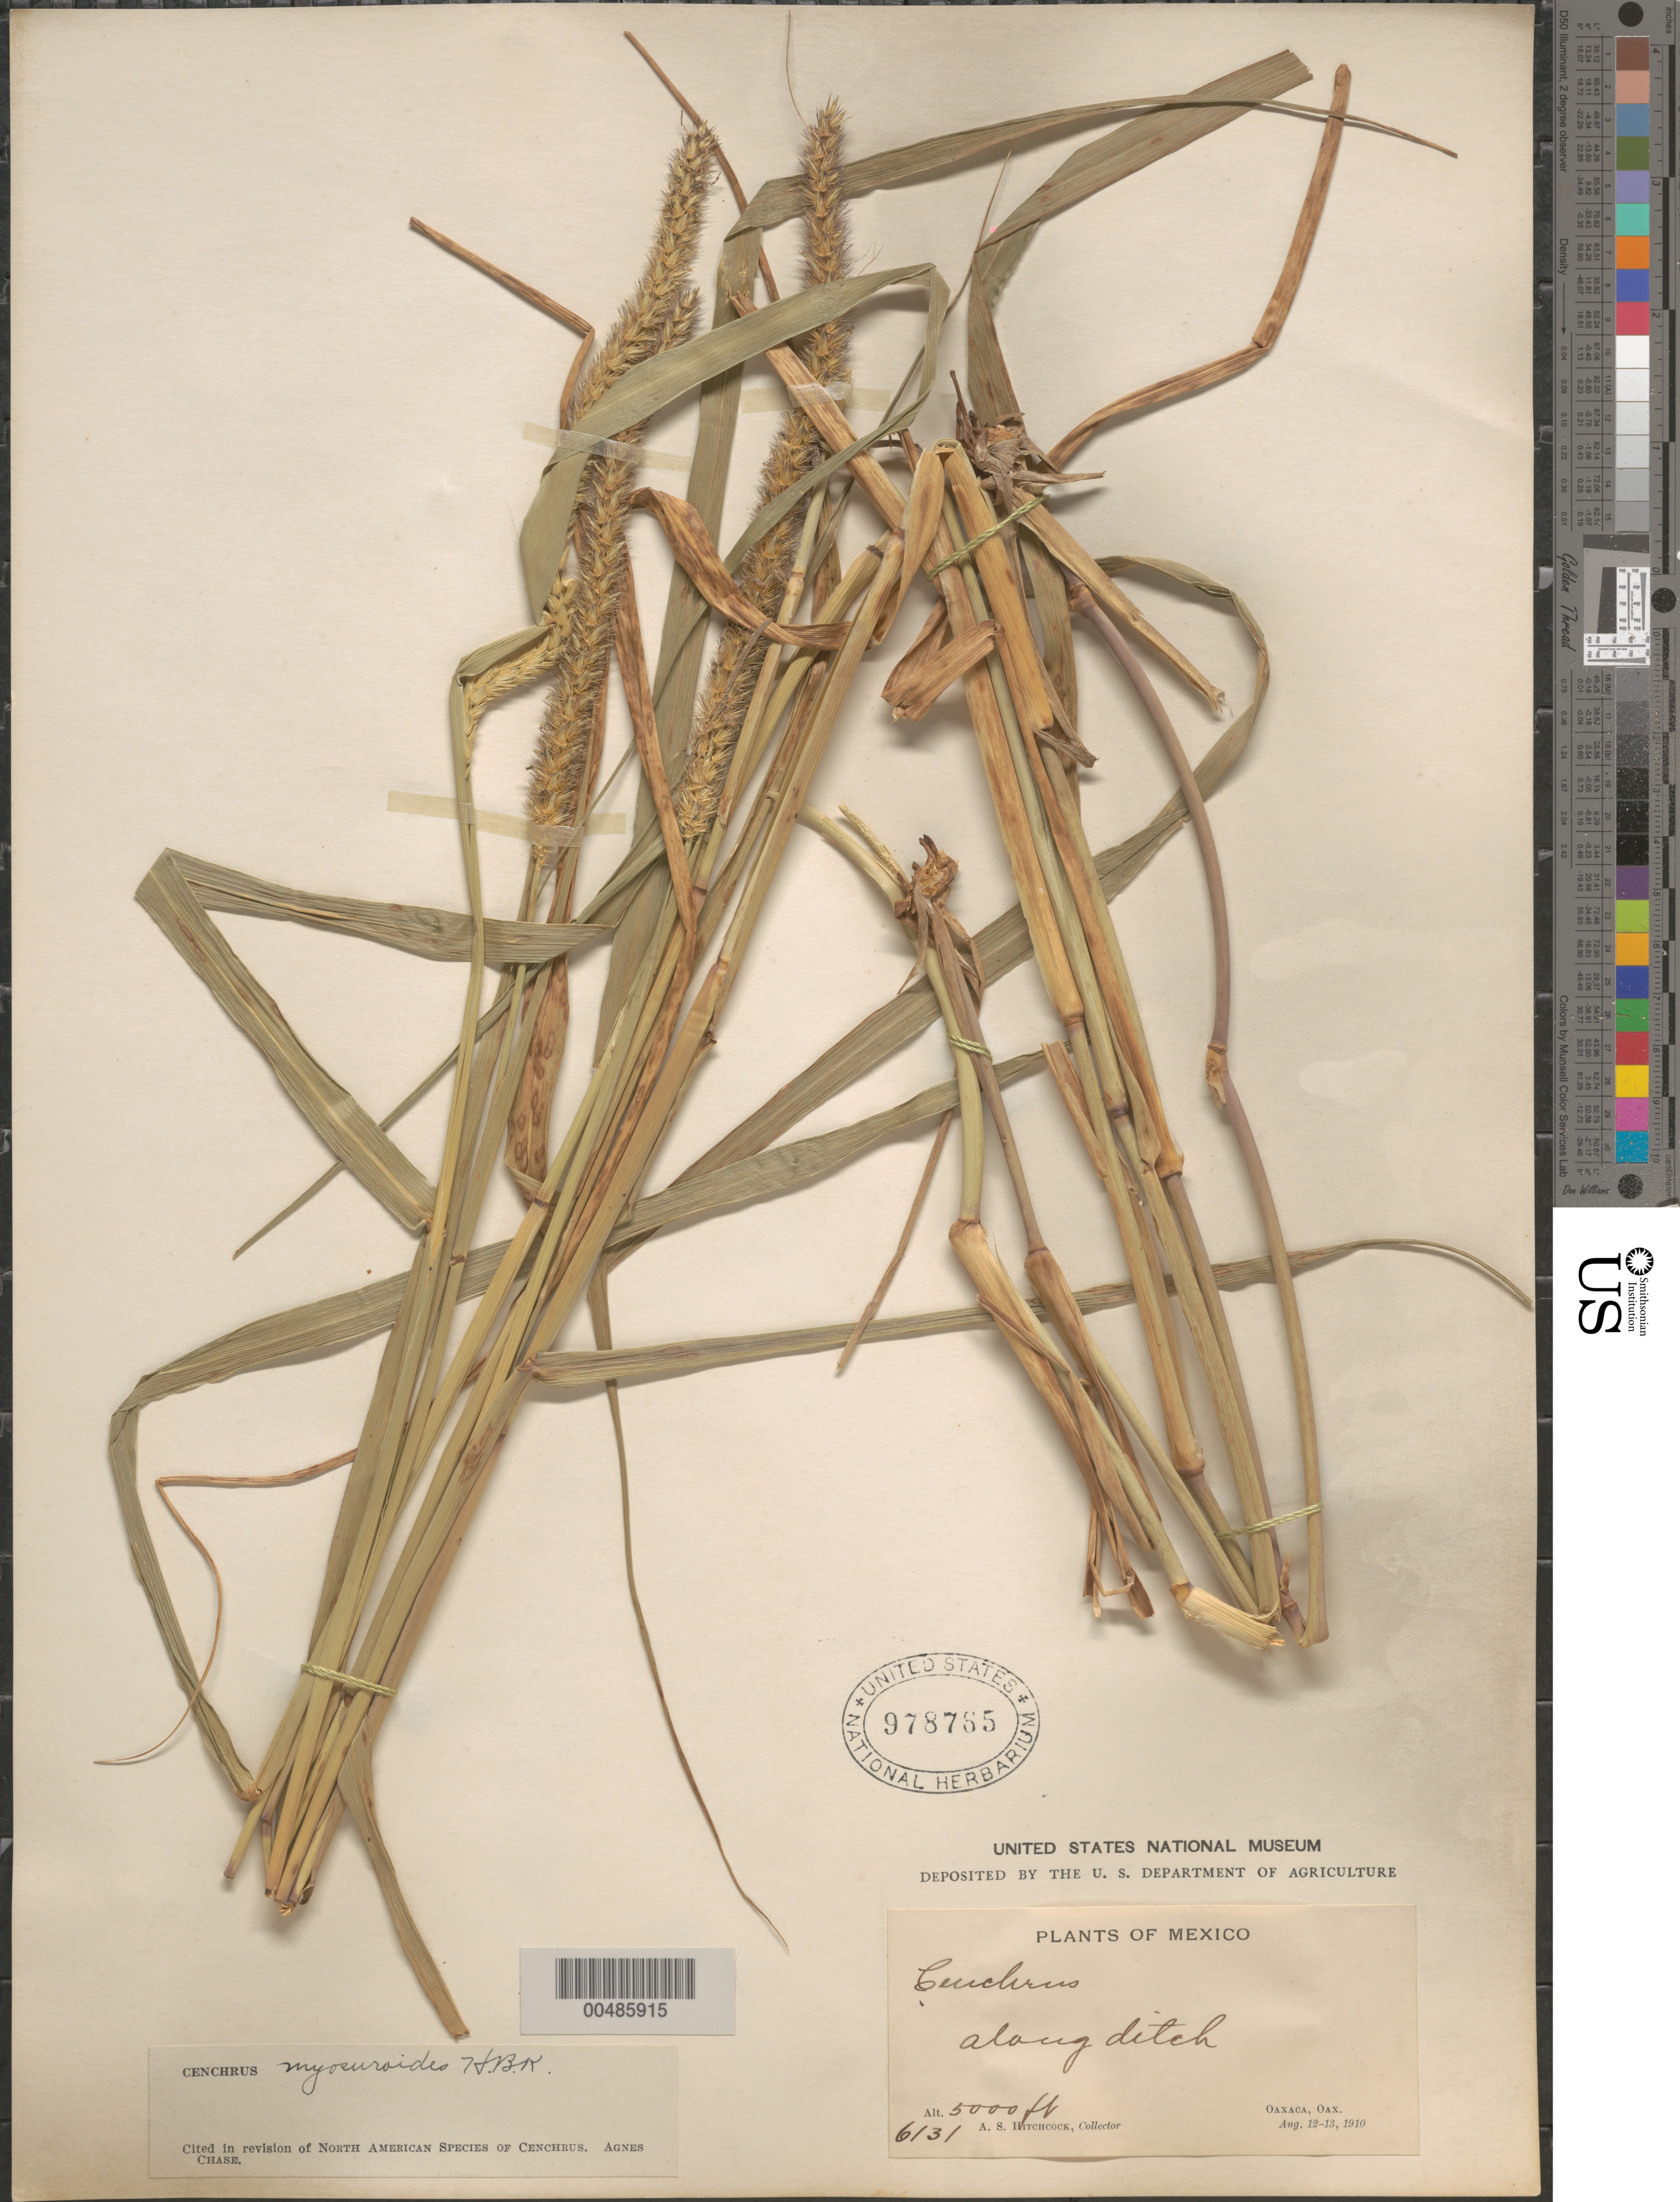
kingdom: Plantae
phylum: Tracheophyta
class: Liliopsida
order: Poales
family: Poaceae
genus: Cenchrus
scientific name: Cenchrus myosuroides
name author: Kunth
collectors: A. S. Hitchcock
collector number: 6131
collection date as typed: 12 Aug 1910 to 13 Aug 1910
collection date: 1910-08-12/1910-08-13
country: Mexico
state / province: Oaxaca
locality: Oaxaca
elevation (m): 1524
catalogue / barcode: US 978765